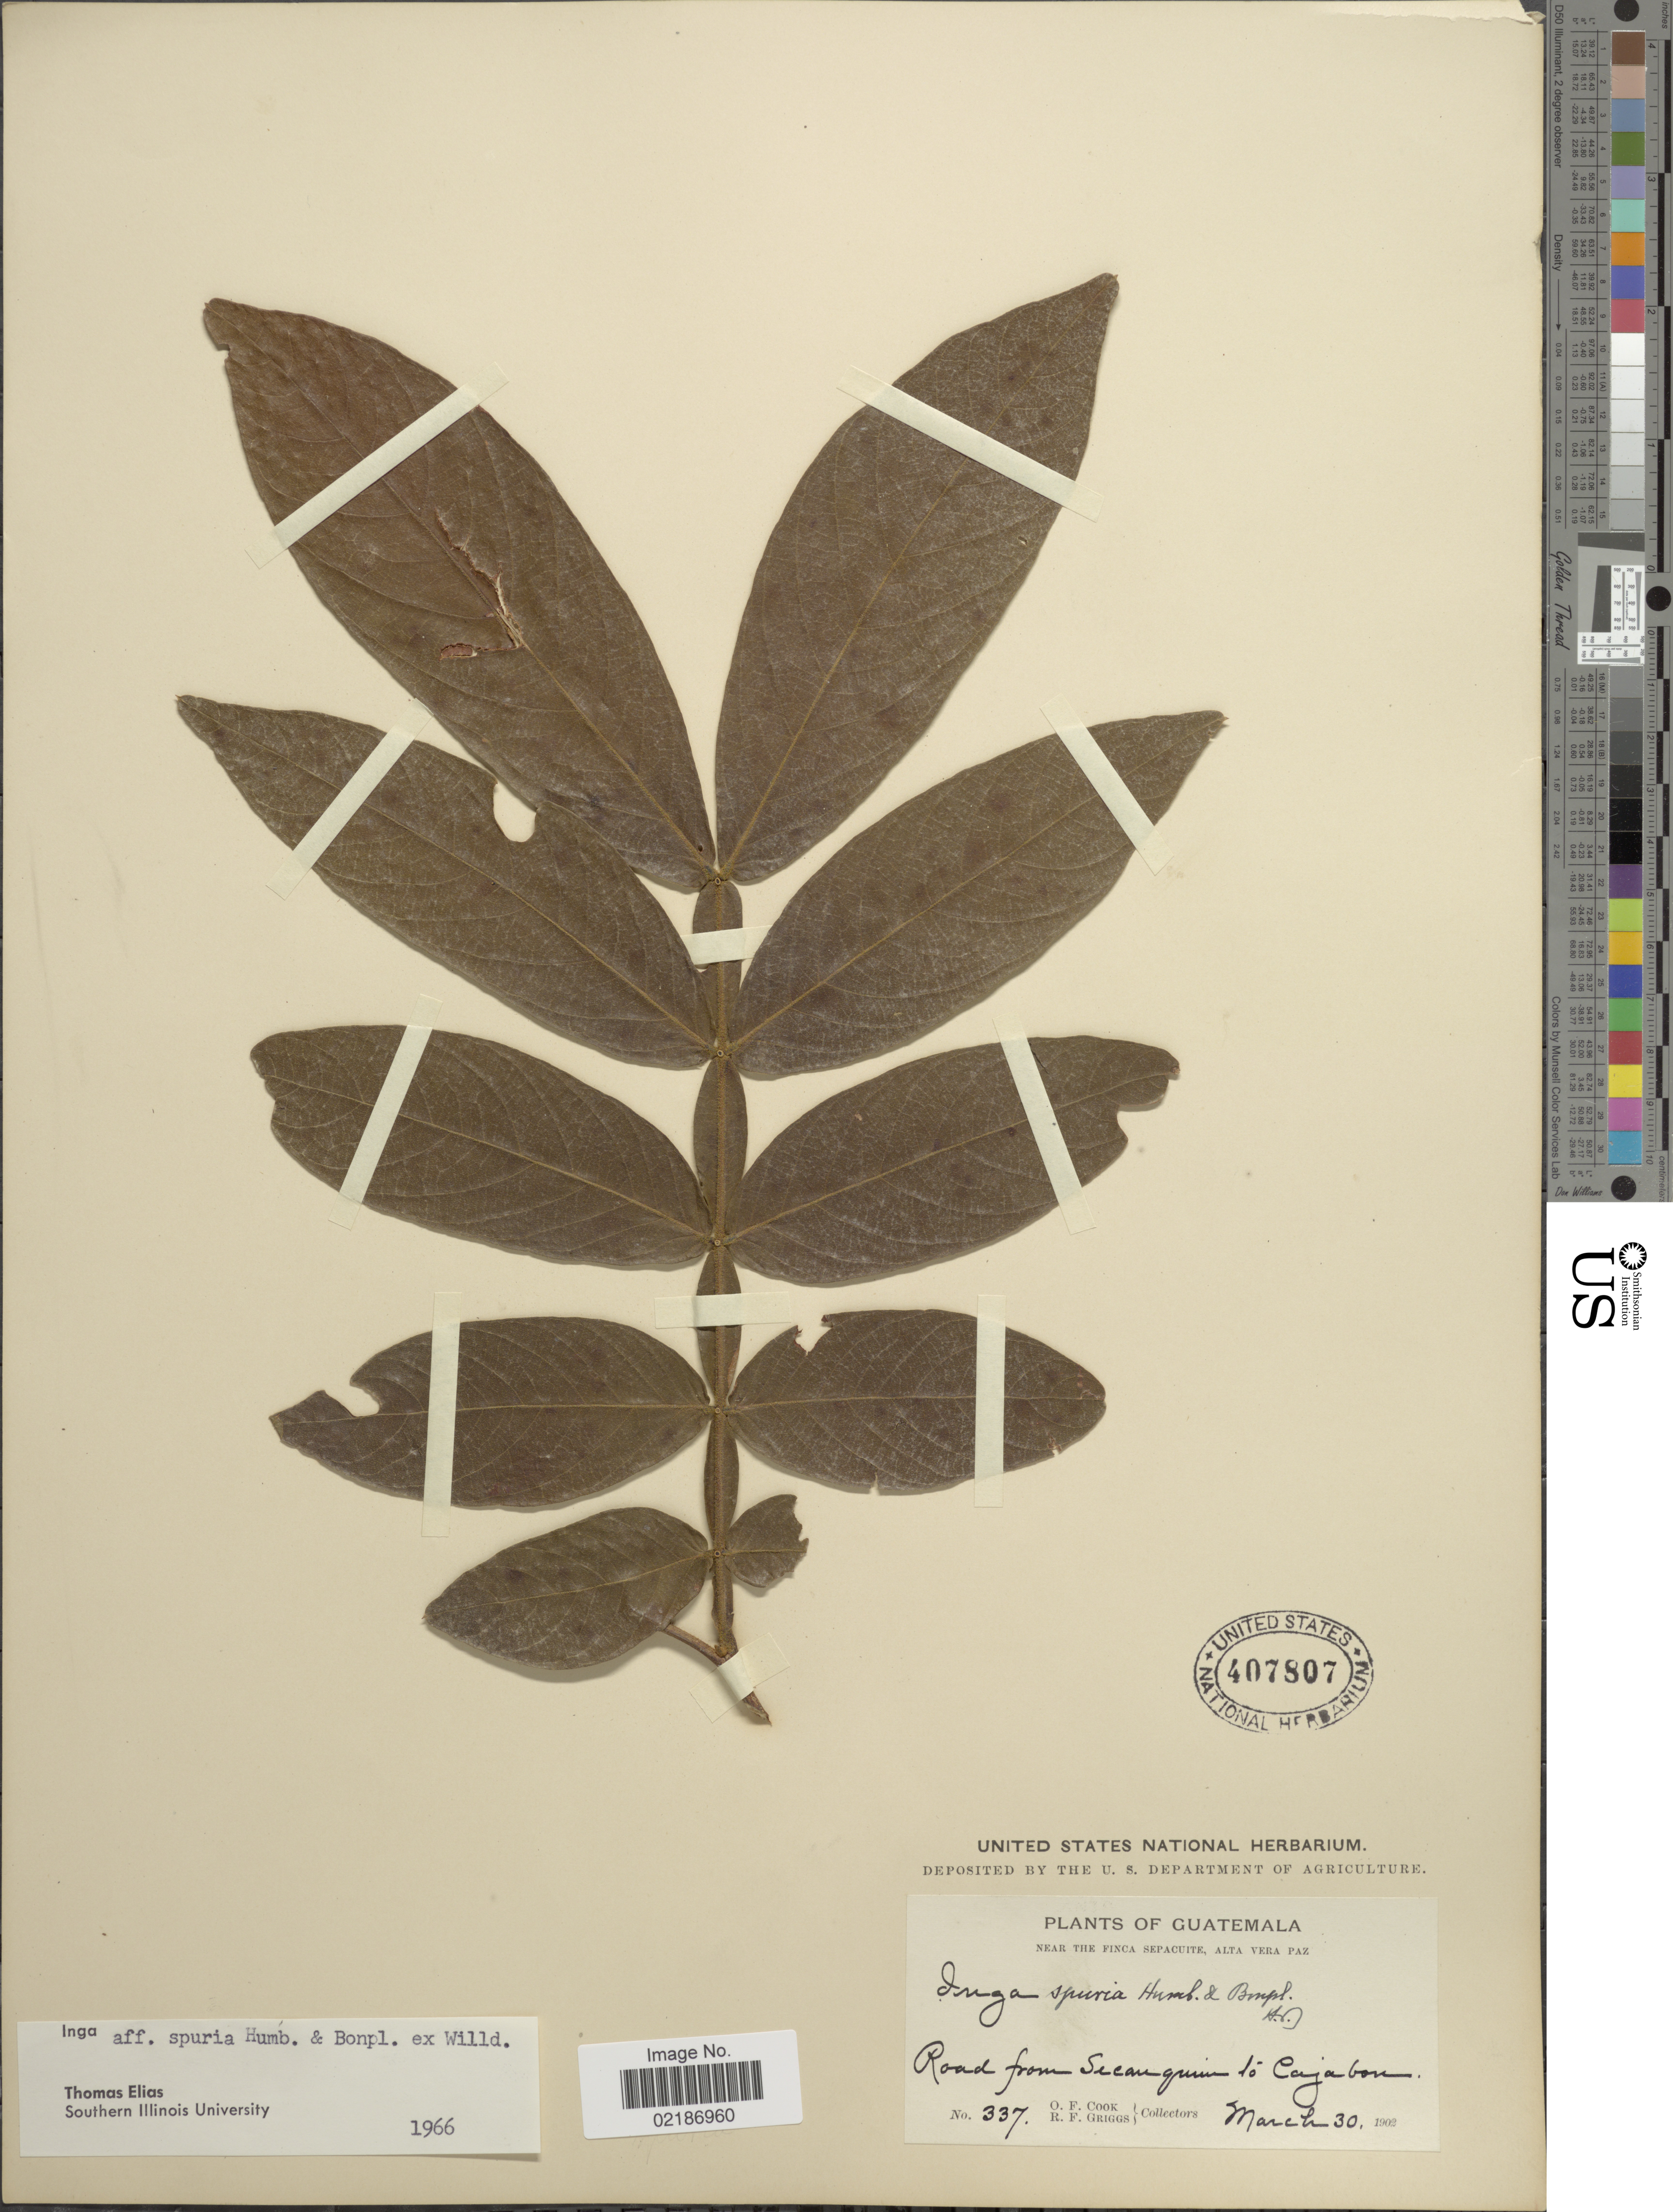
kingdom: Plantae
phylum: Tracheophyta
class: Magnoliopsida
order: Fabales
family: Fabaceae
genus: Inga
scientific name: Inga vera subsp. vera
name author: Willd.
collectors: O. F. Cook & R. F. Griggs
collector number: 337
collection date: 1902-03-30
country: Guatemala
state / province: Alta Verapaz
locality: Near the Finca Sepacuite, Alta Vera Paz, road from Secanquim to Cajabon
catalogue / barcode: US 407807